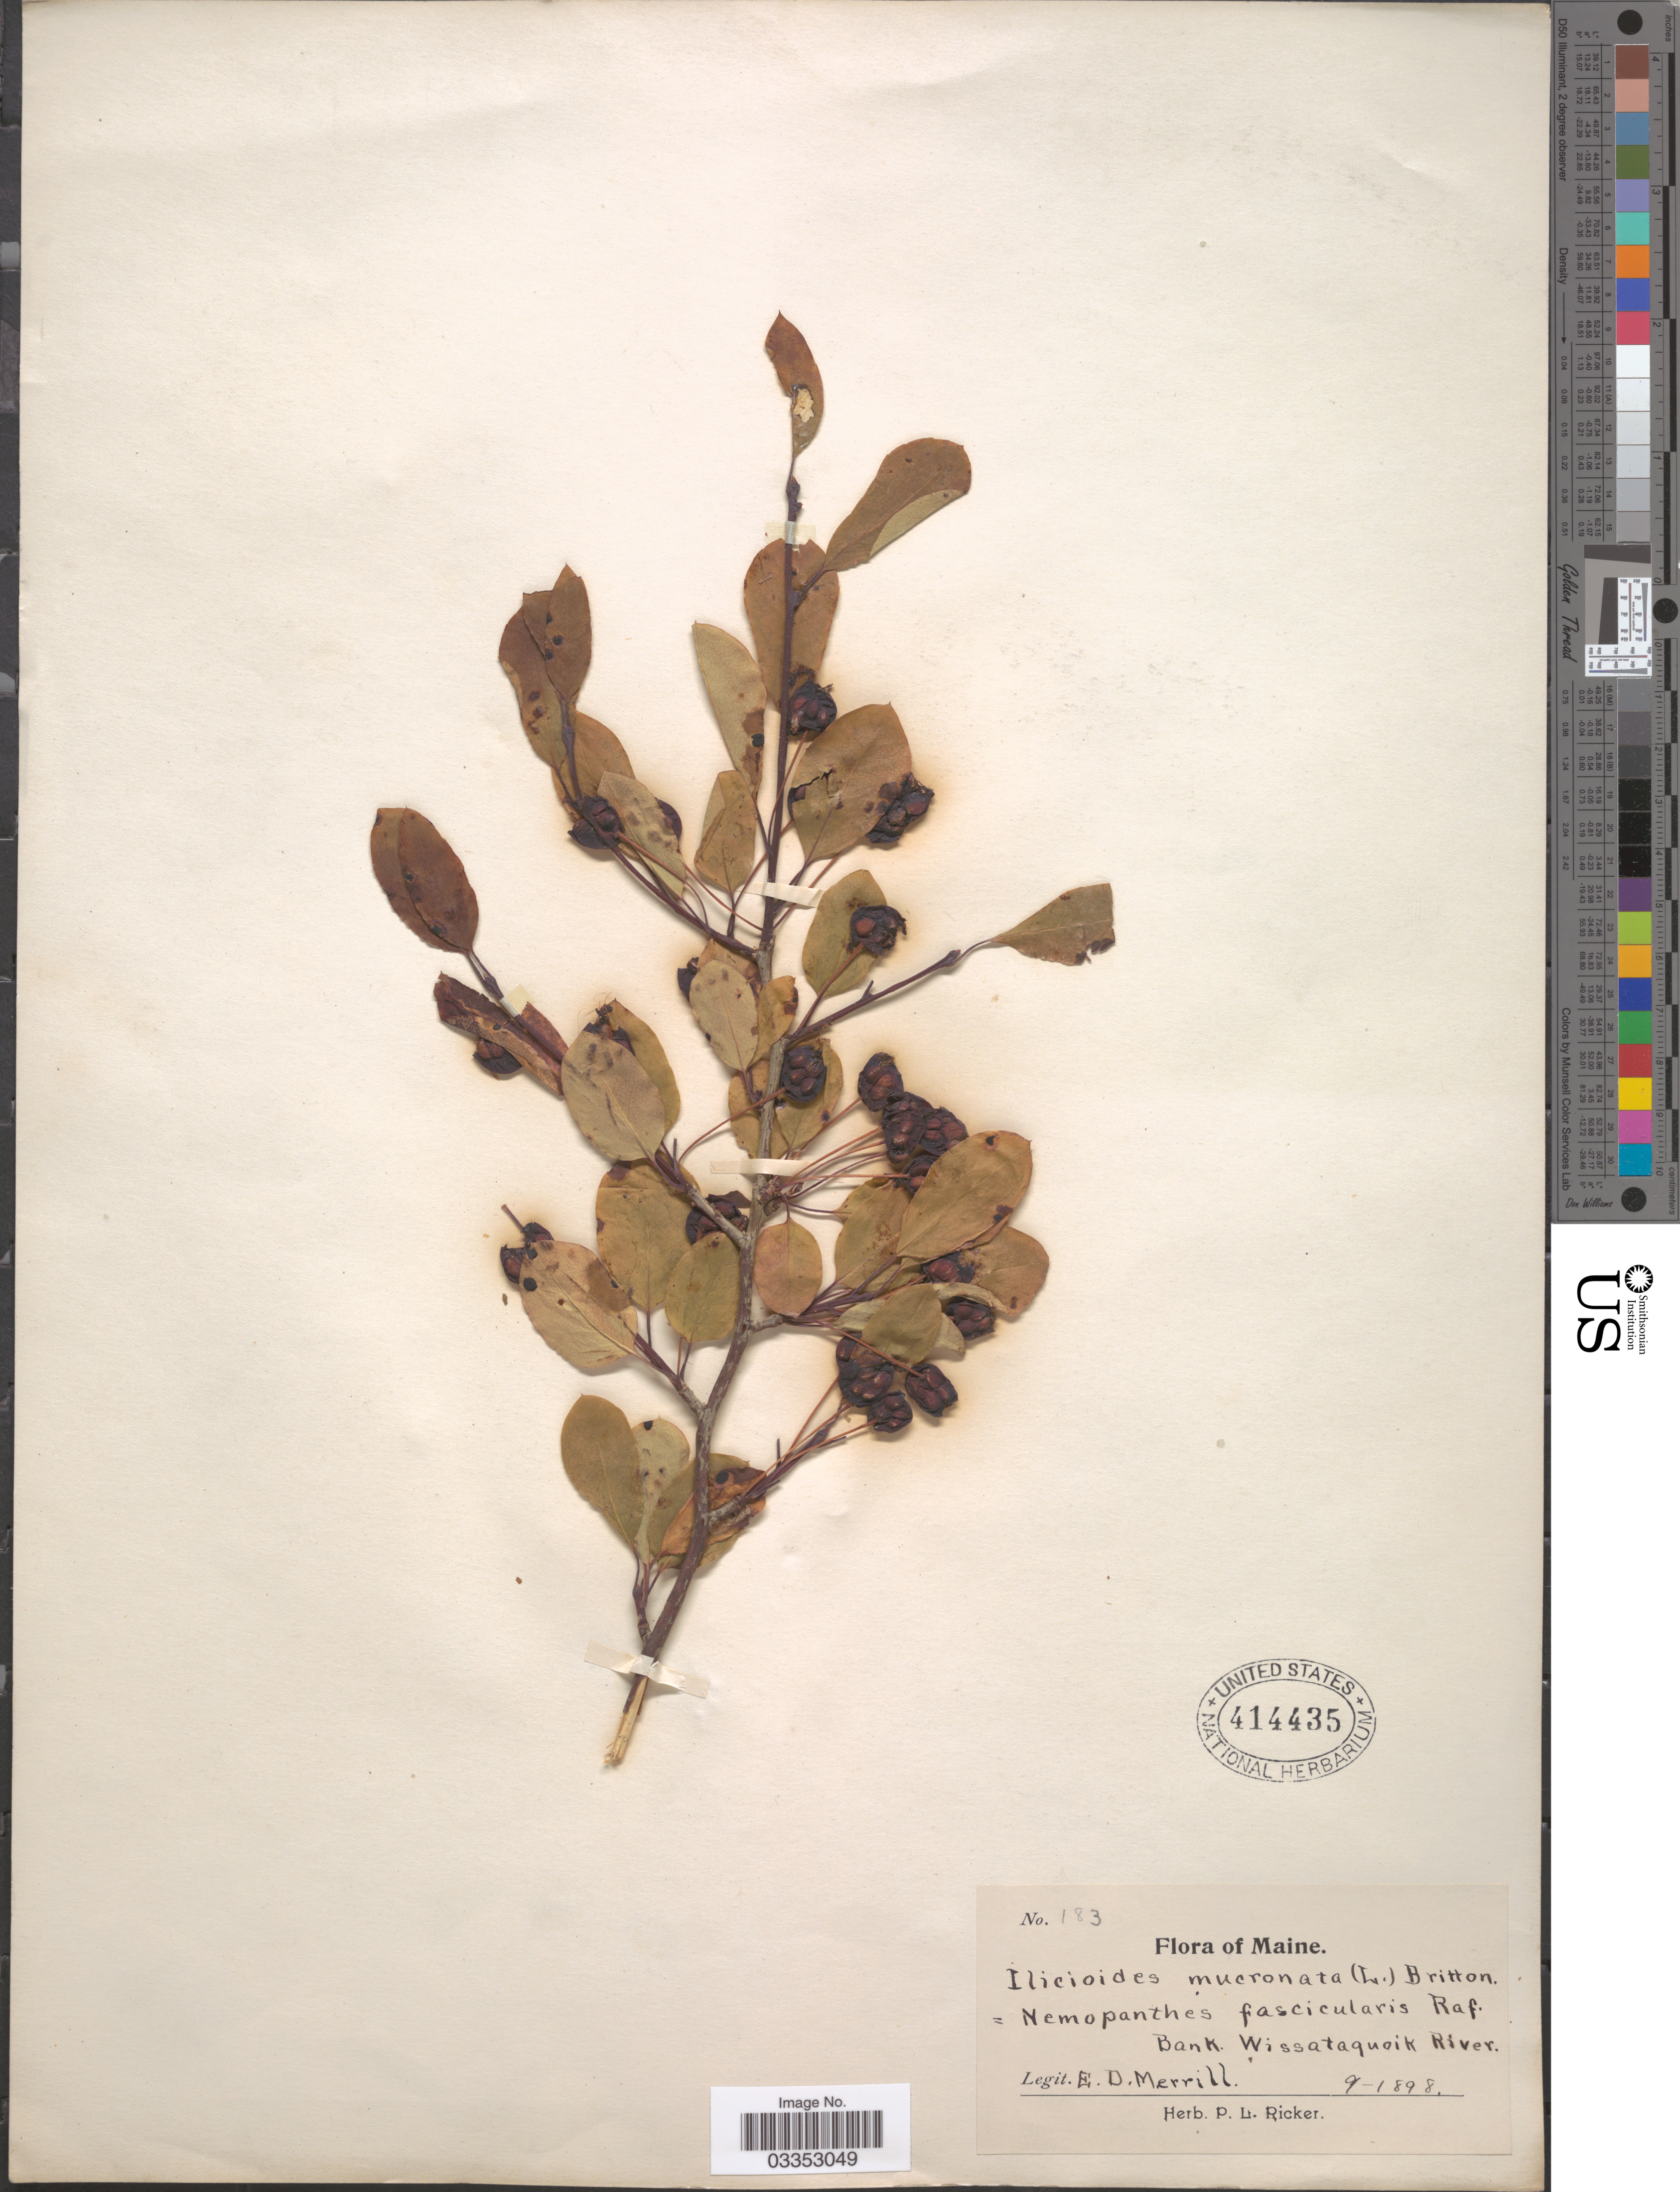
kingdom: Plantae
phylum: Tracheophyta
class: Magnoliopsida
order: Aquifoliales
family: Aquifoliaceae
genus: Nemopanthus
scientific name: Nemopanthus mucronatus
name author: (L.) Trel.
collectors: E. D. Merrill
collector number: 183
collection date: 1898-09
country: United States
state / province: Maine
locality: Bank of Wissataquoik River.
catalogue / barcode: US 414435